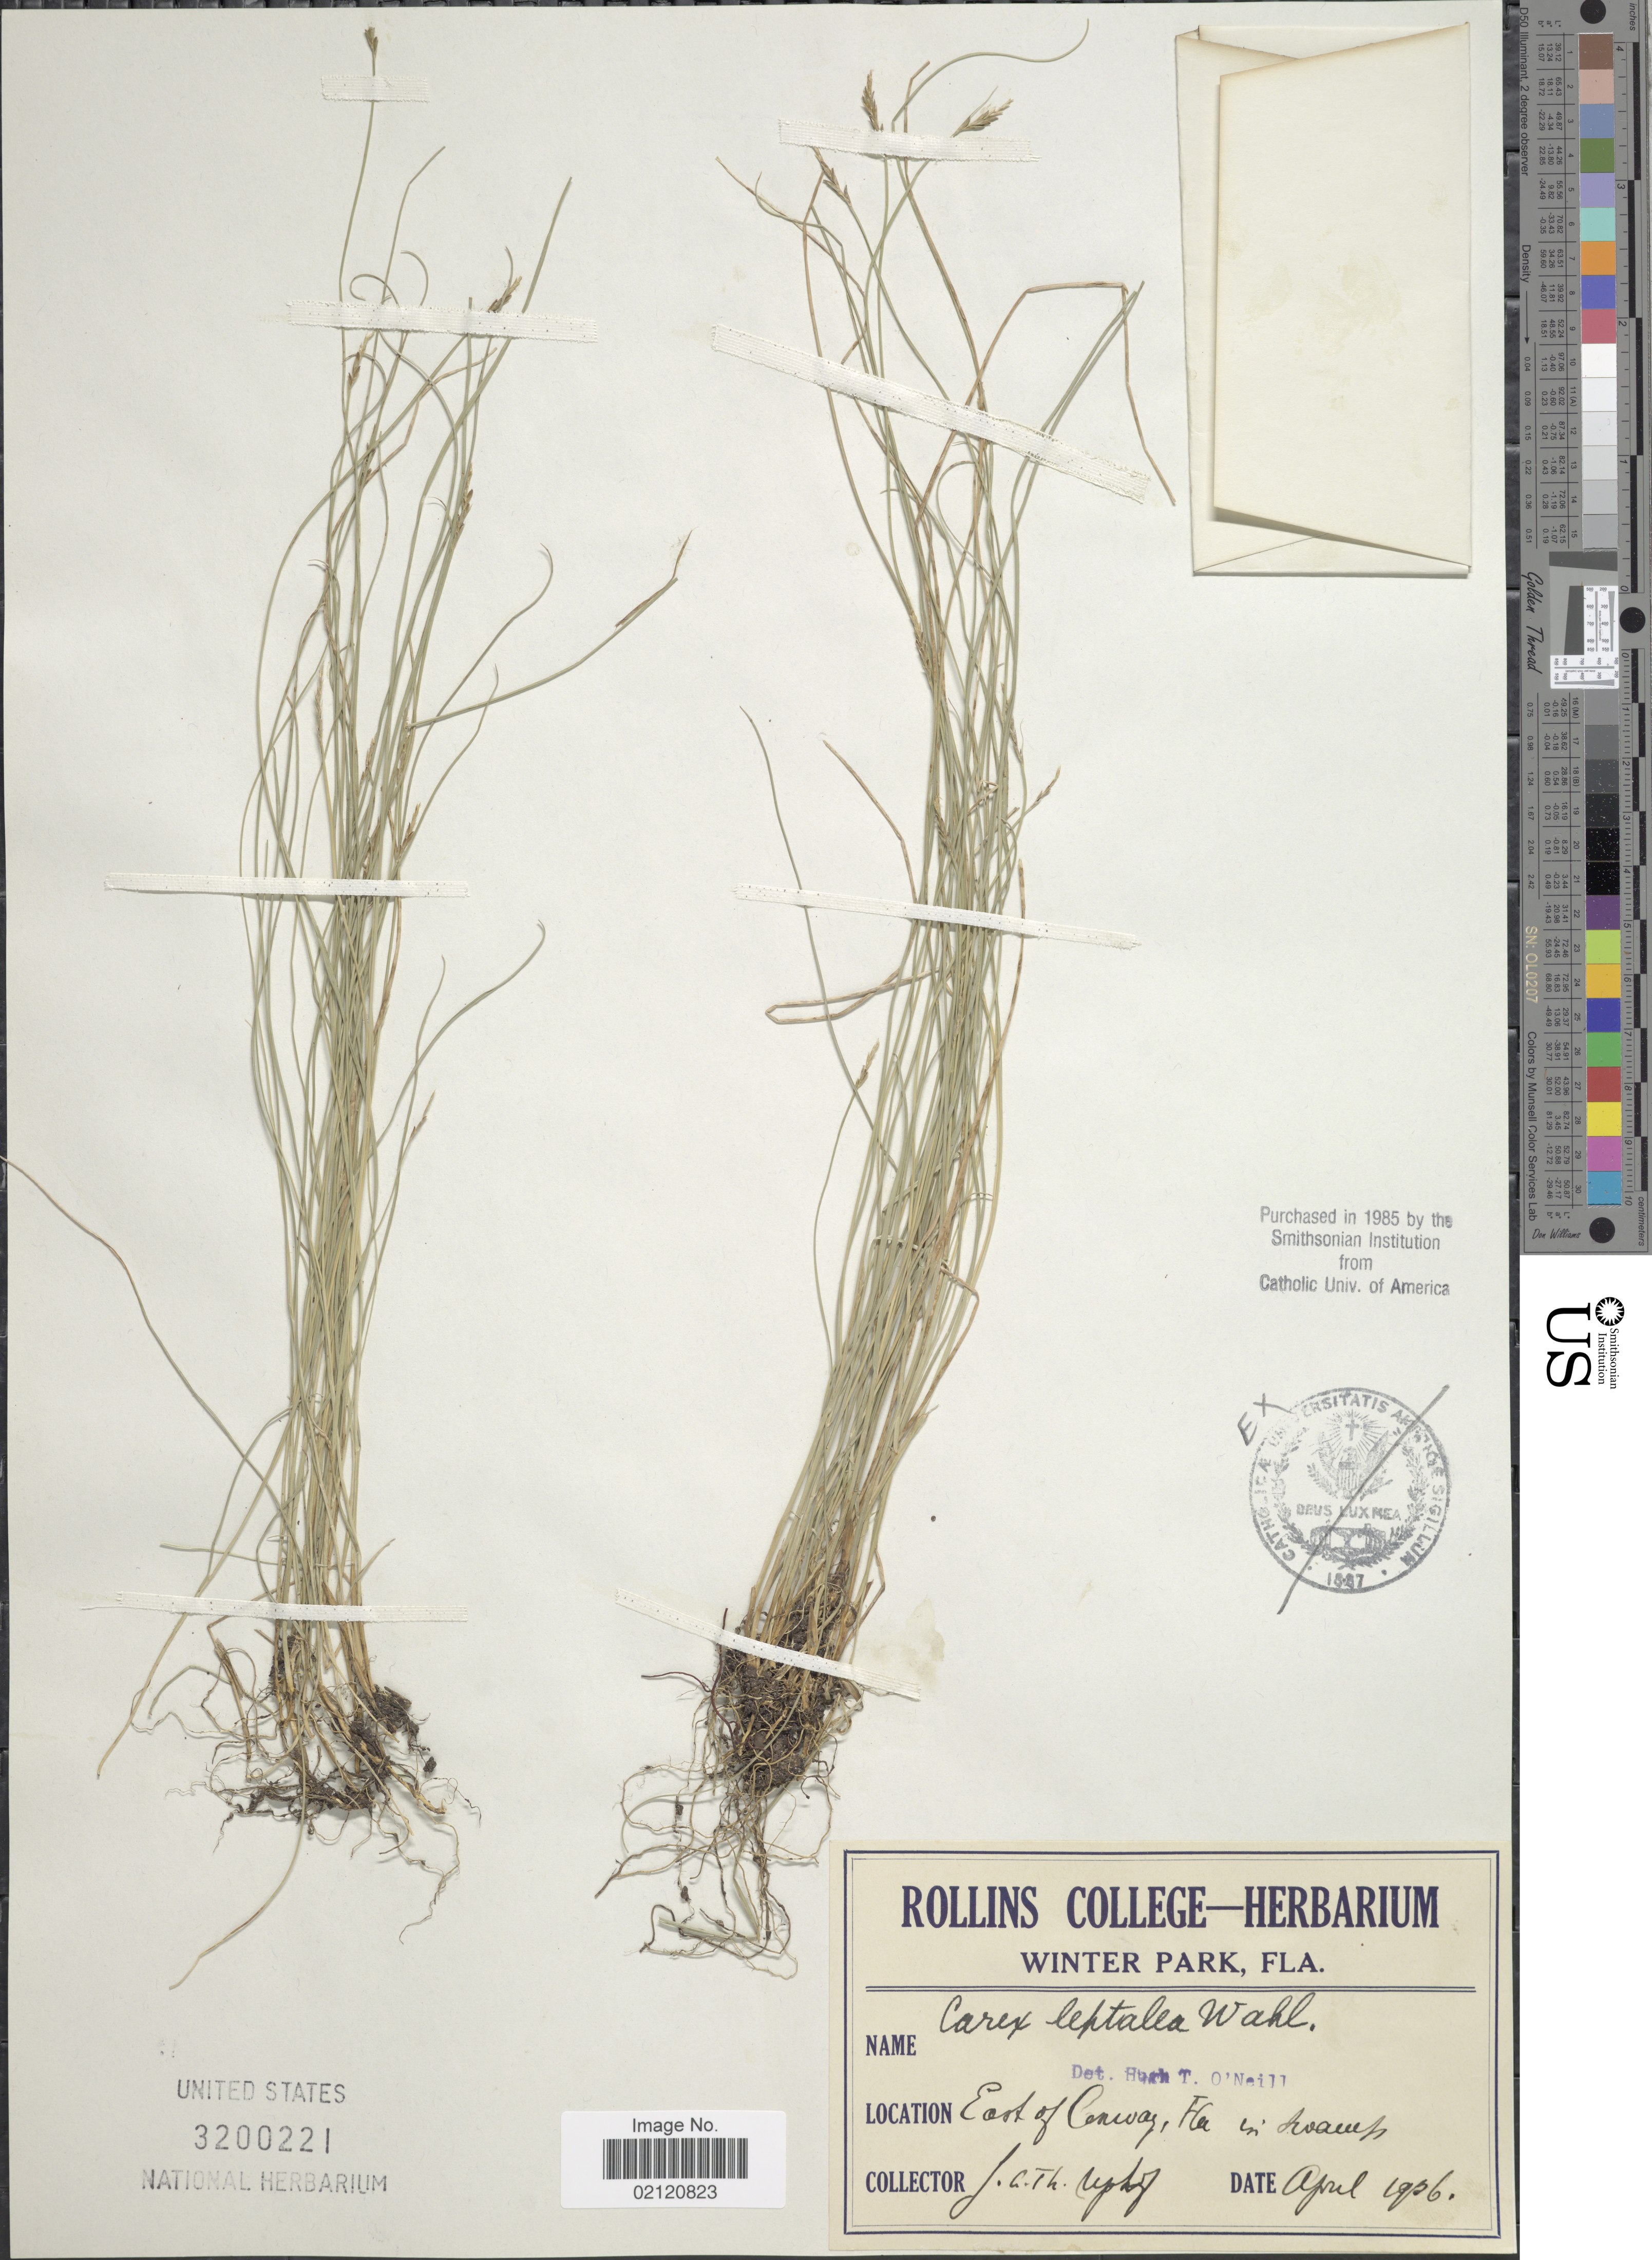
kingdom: Plantae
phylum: Tracheophyta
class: Liliopsida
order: Poales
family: Cyperaceae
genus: Carex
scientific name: Carex leptalea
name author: Wahlenb.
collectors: J. C. T. Uphof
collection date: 1926-04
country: United States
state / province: Florida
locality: East of Conway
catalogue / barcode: US 3200221